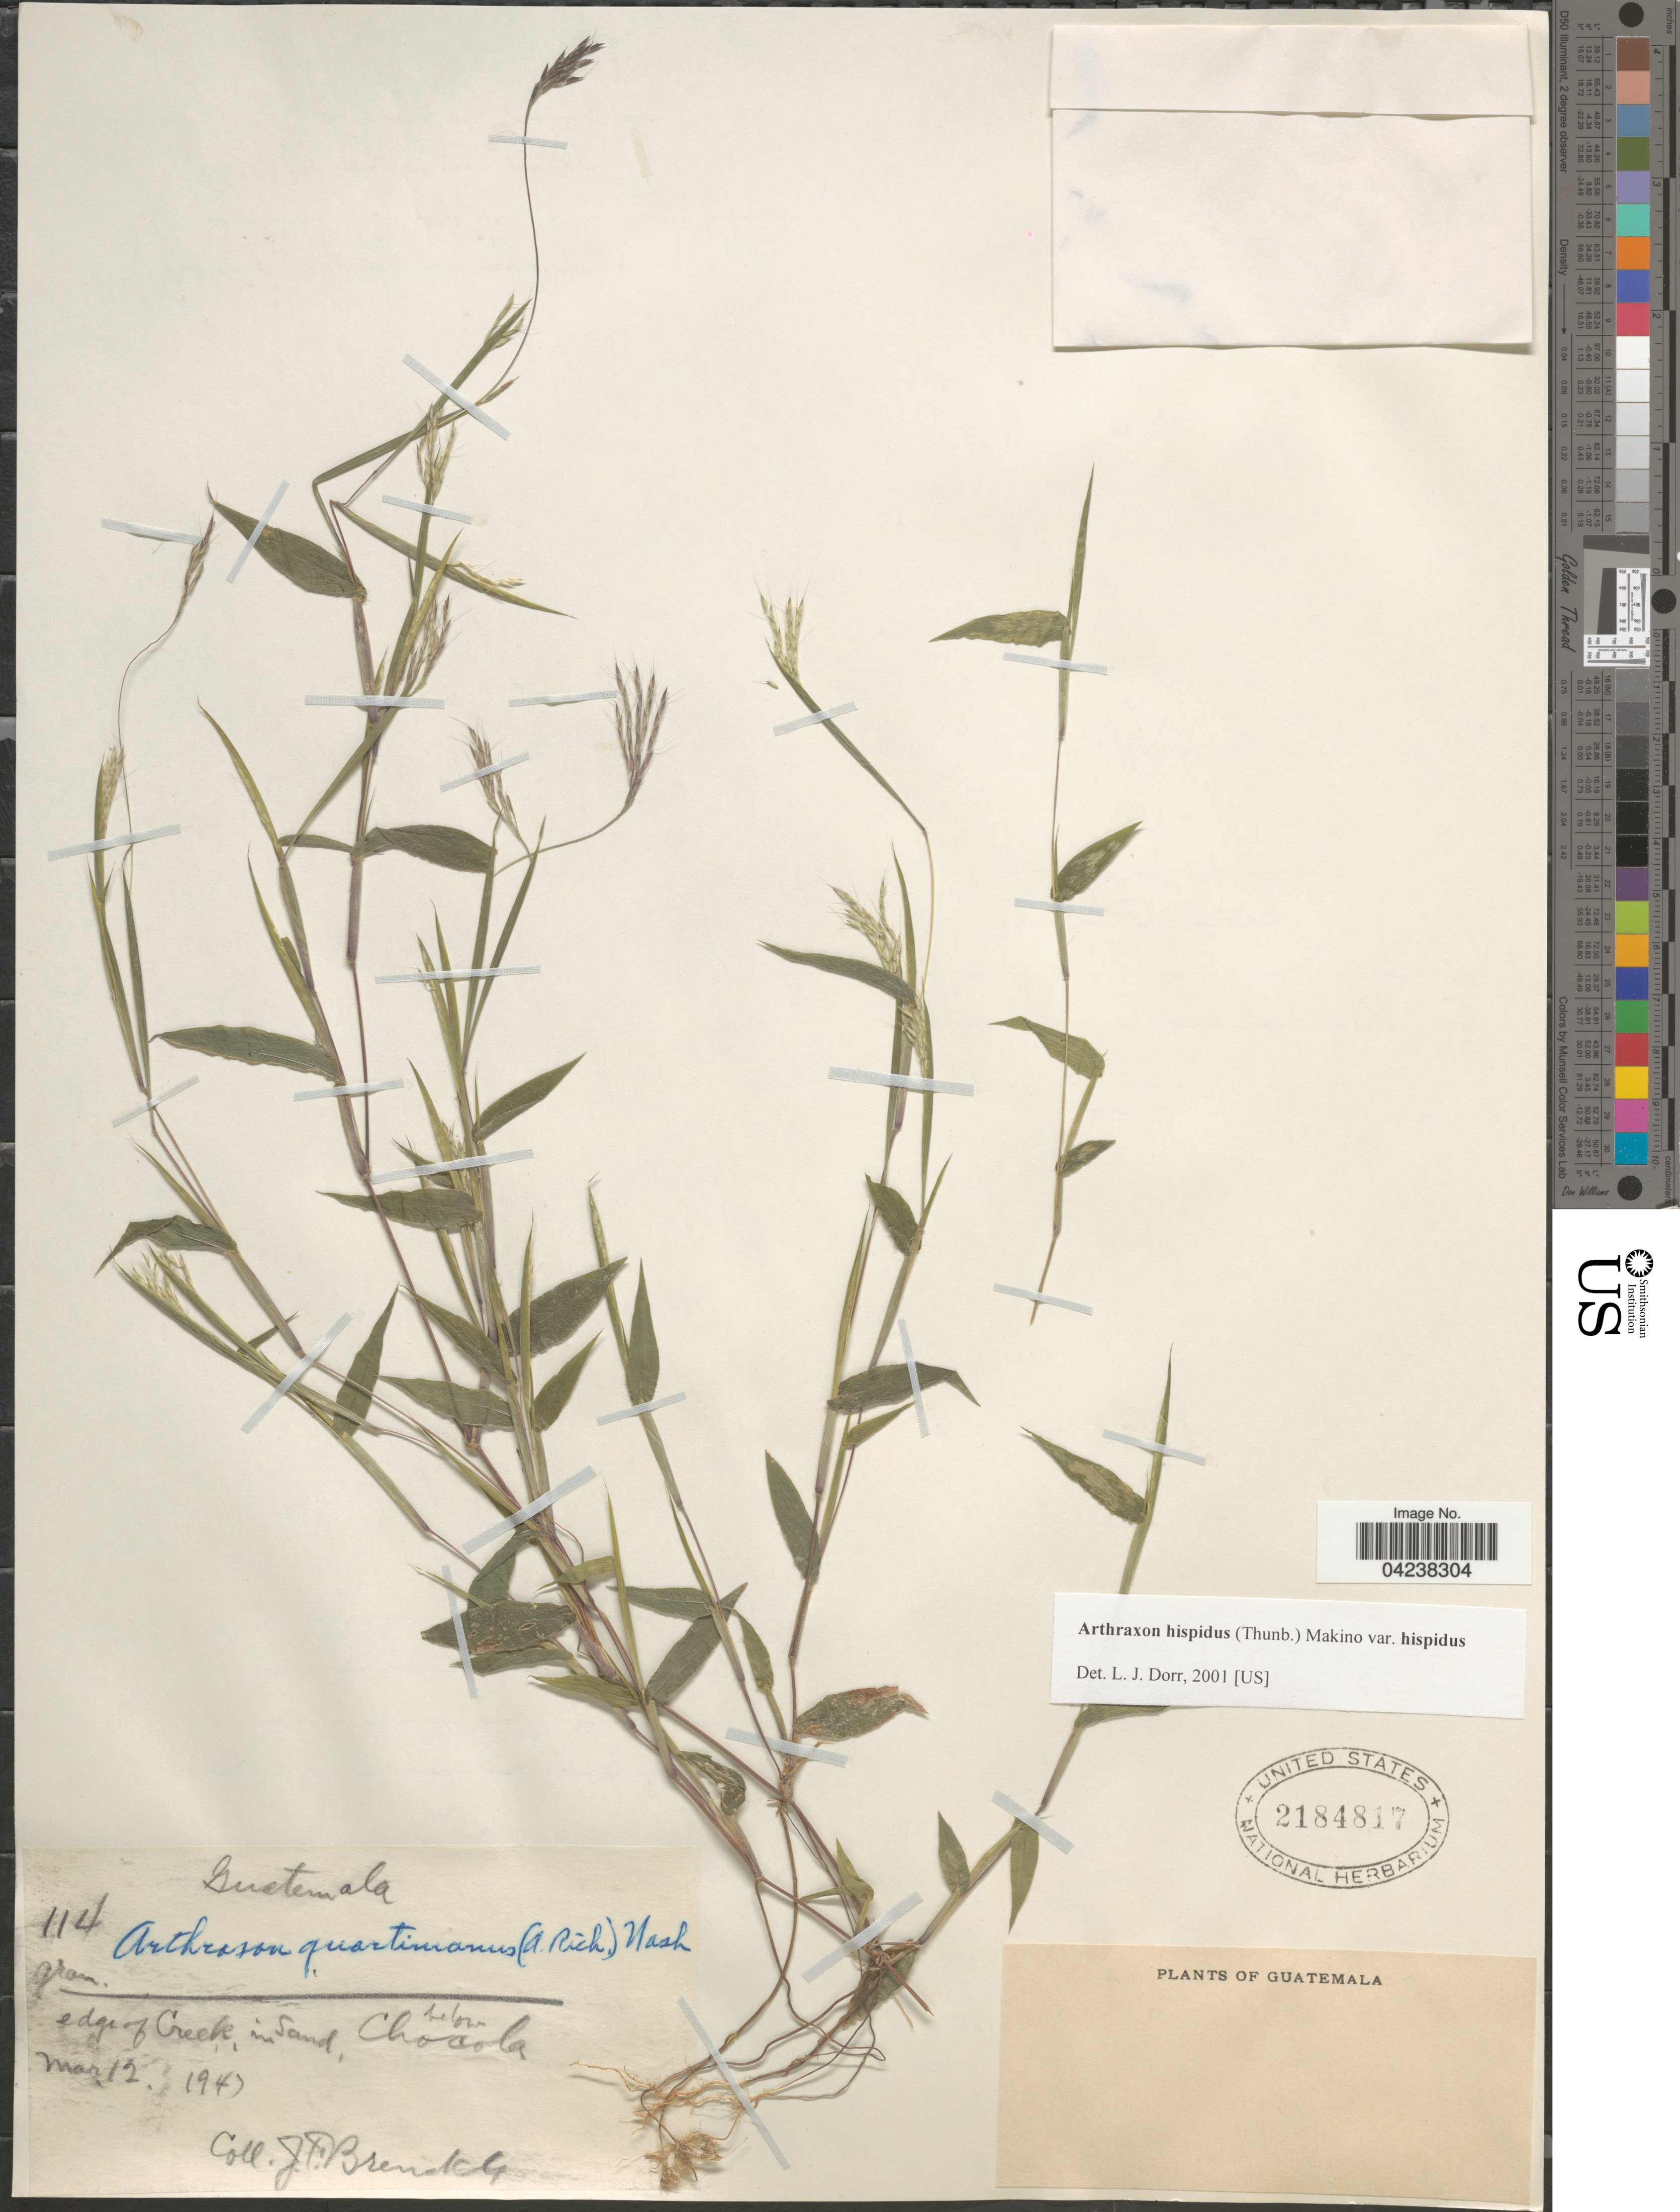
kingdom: Plantae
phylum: Tracheophyta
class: Liliopsida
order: Poales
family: Poaceae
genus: Arthraxon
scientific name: Arthraxon hispidus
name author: (Thunb.) Makino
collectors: J. Brenckle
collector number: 114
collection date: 1947-03-12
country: Guatemala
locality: Edge of Creek, in sand, below Chocola.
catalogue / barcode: US 2184817